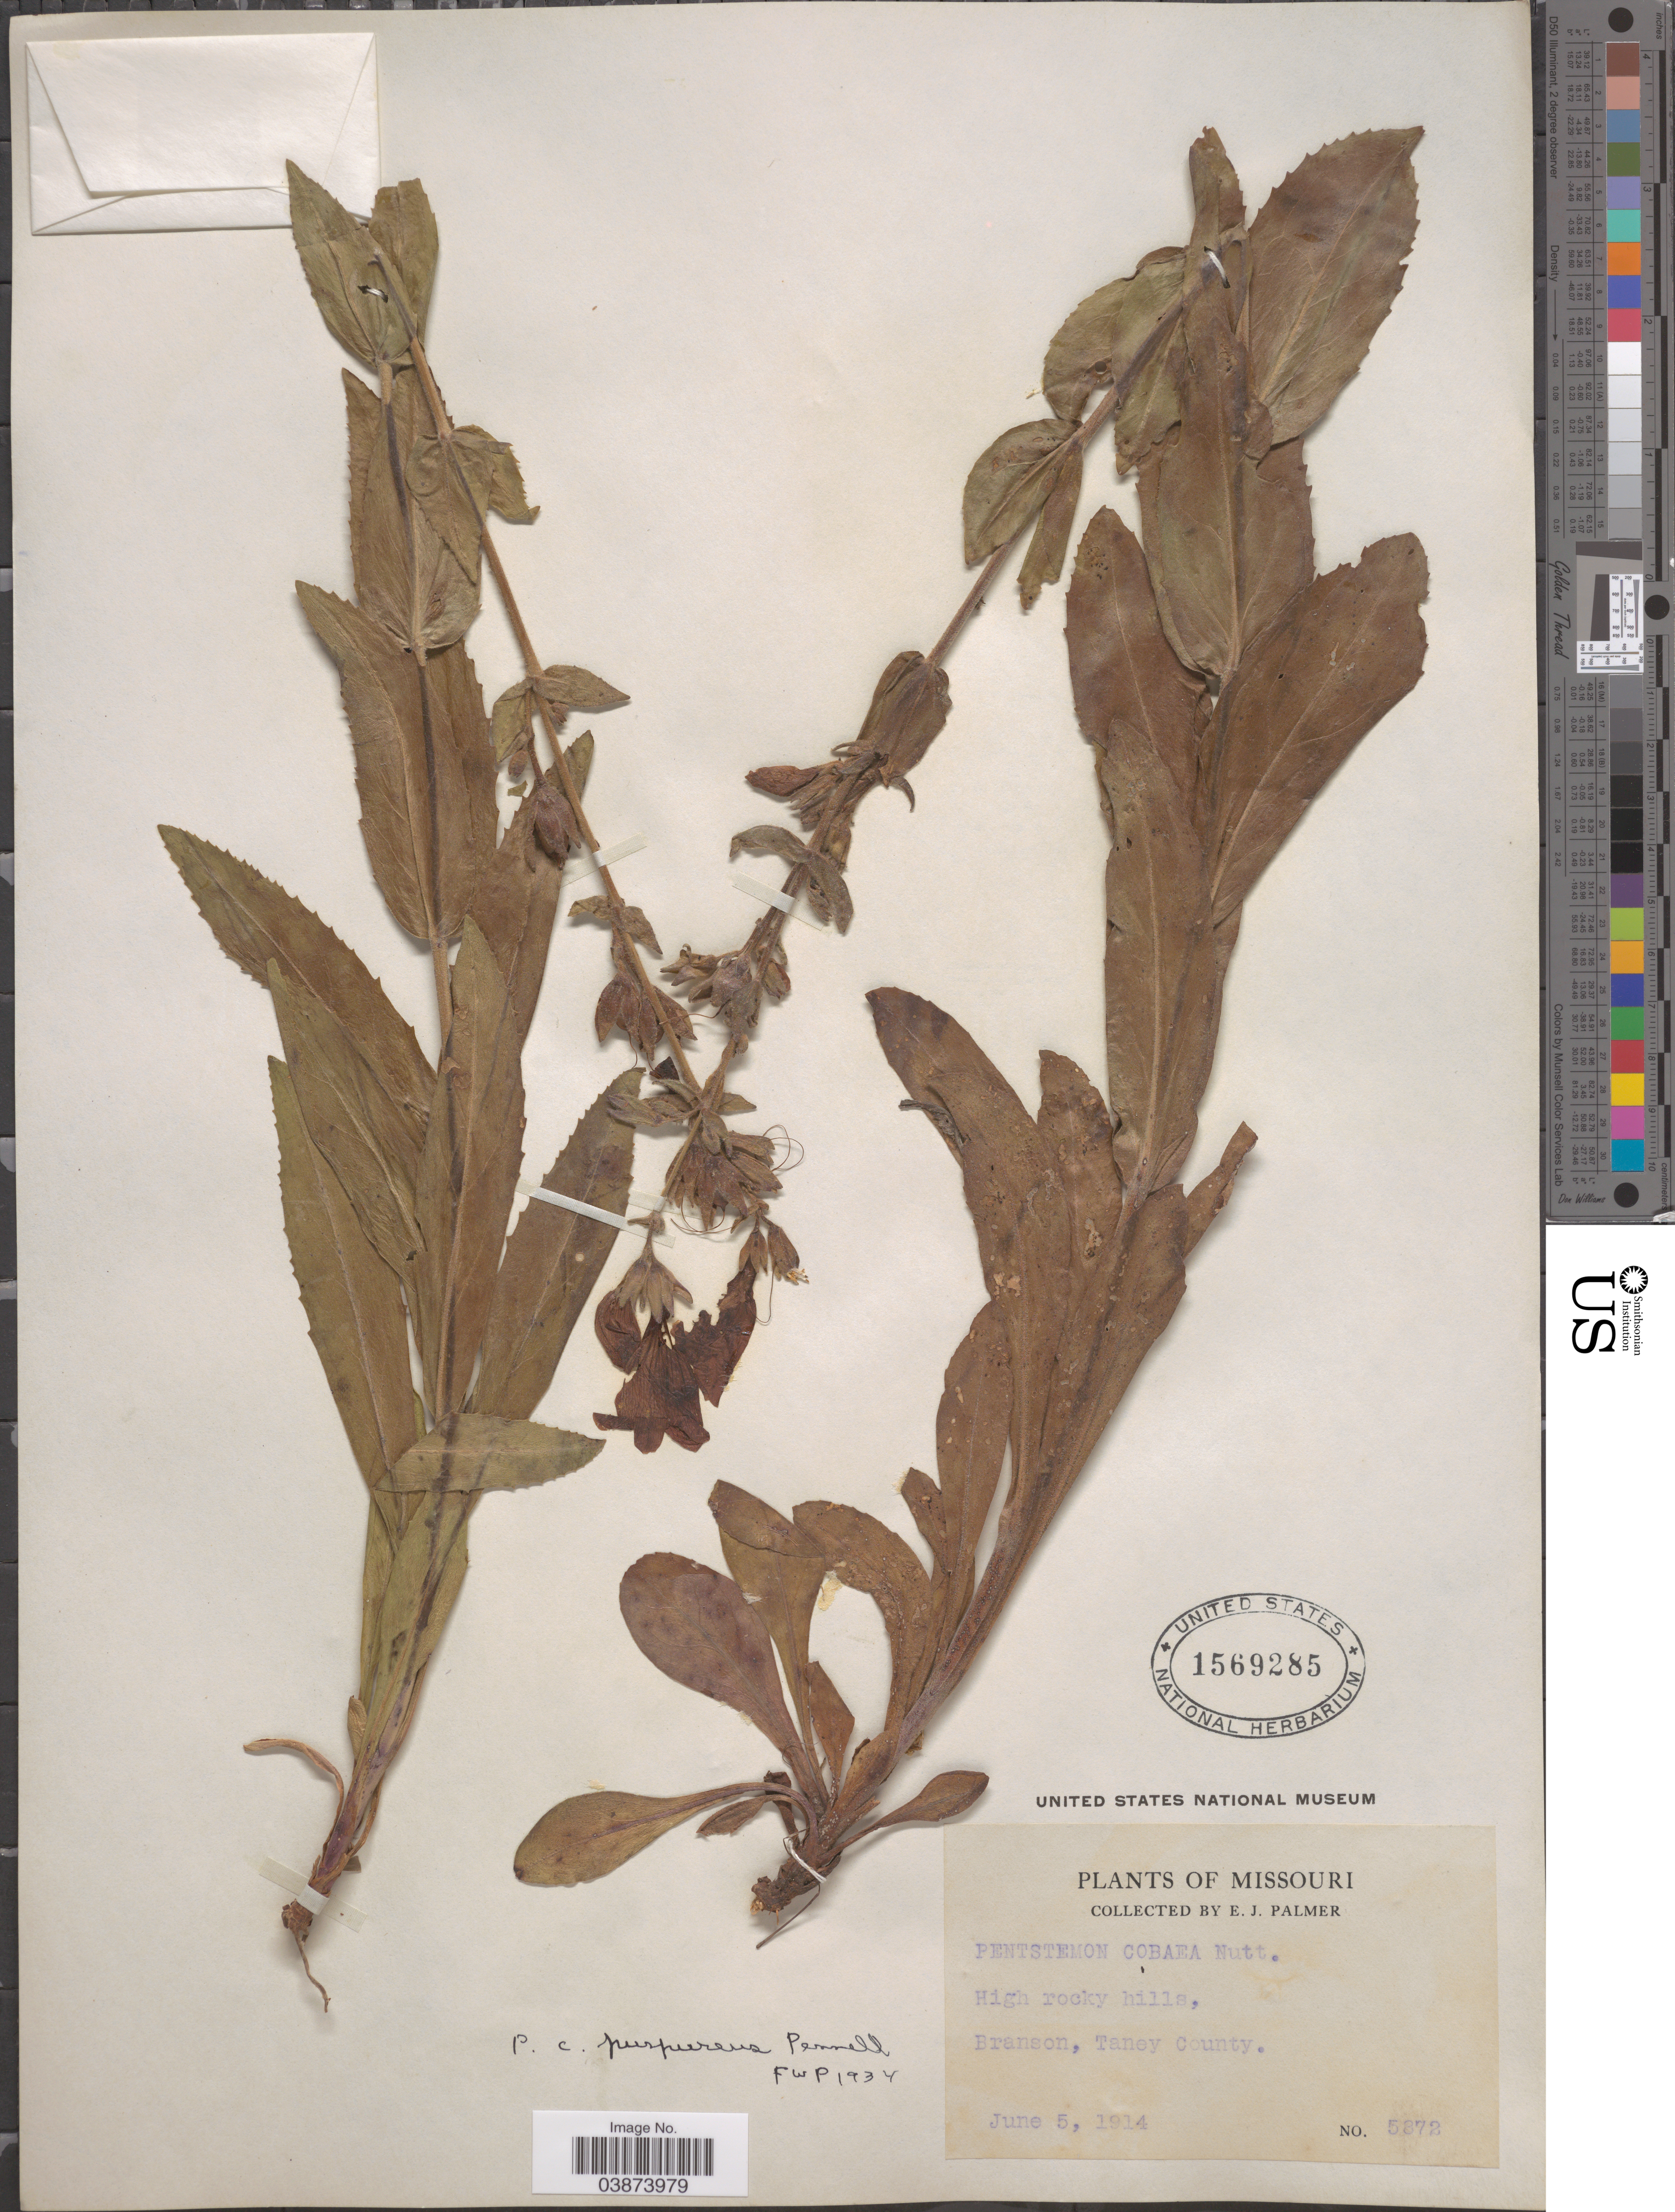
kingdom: Plantae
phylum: Tracheophyta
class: Magnoliopsida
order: Lamiales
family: Plantaginaceae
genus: Penstemon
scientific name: Penstemon cobaea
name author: (Nutt.)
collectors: E. J. Palmer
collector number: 5872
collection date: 1914-06-05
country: United States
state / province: Missouri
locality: High rocky hills, Branson, Taney County.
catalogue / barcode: US 1569285